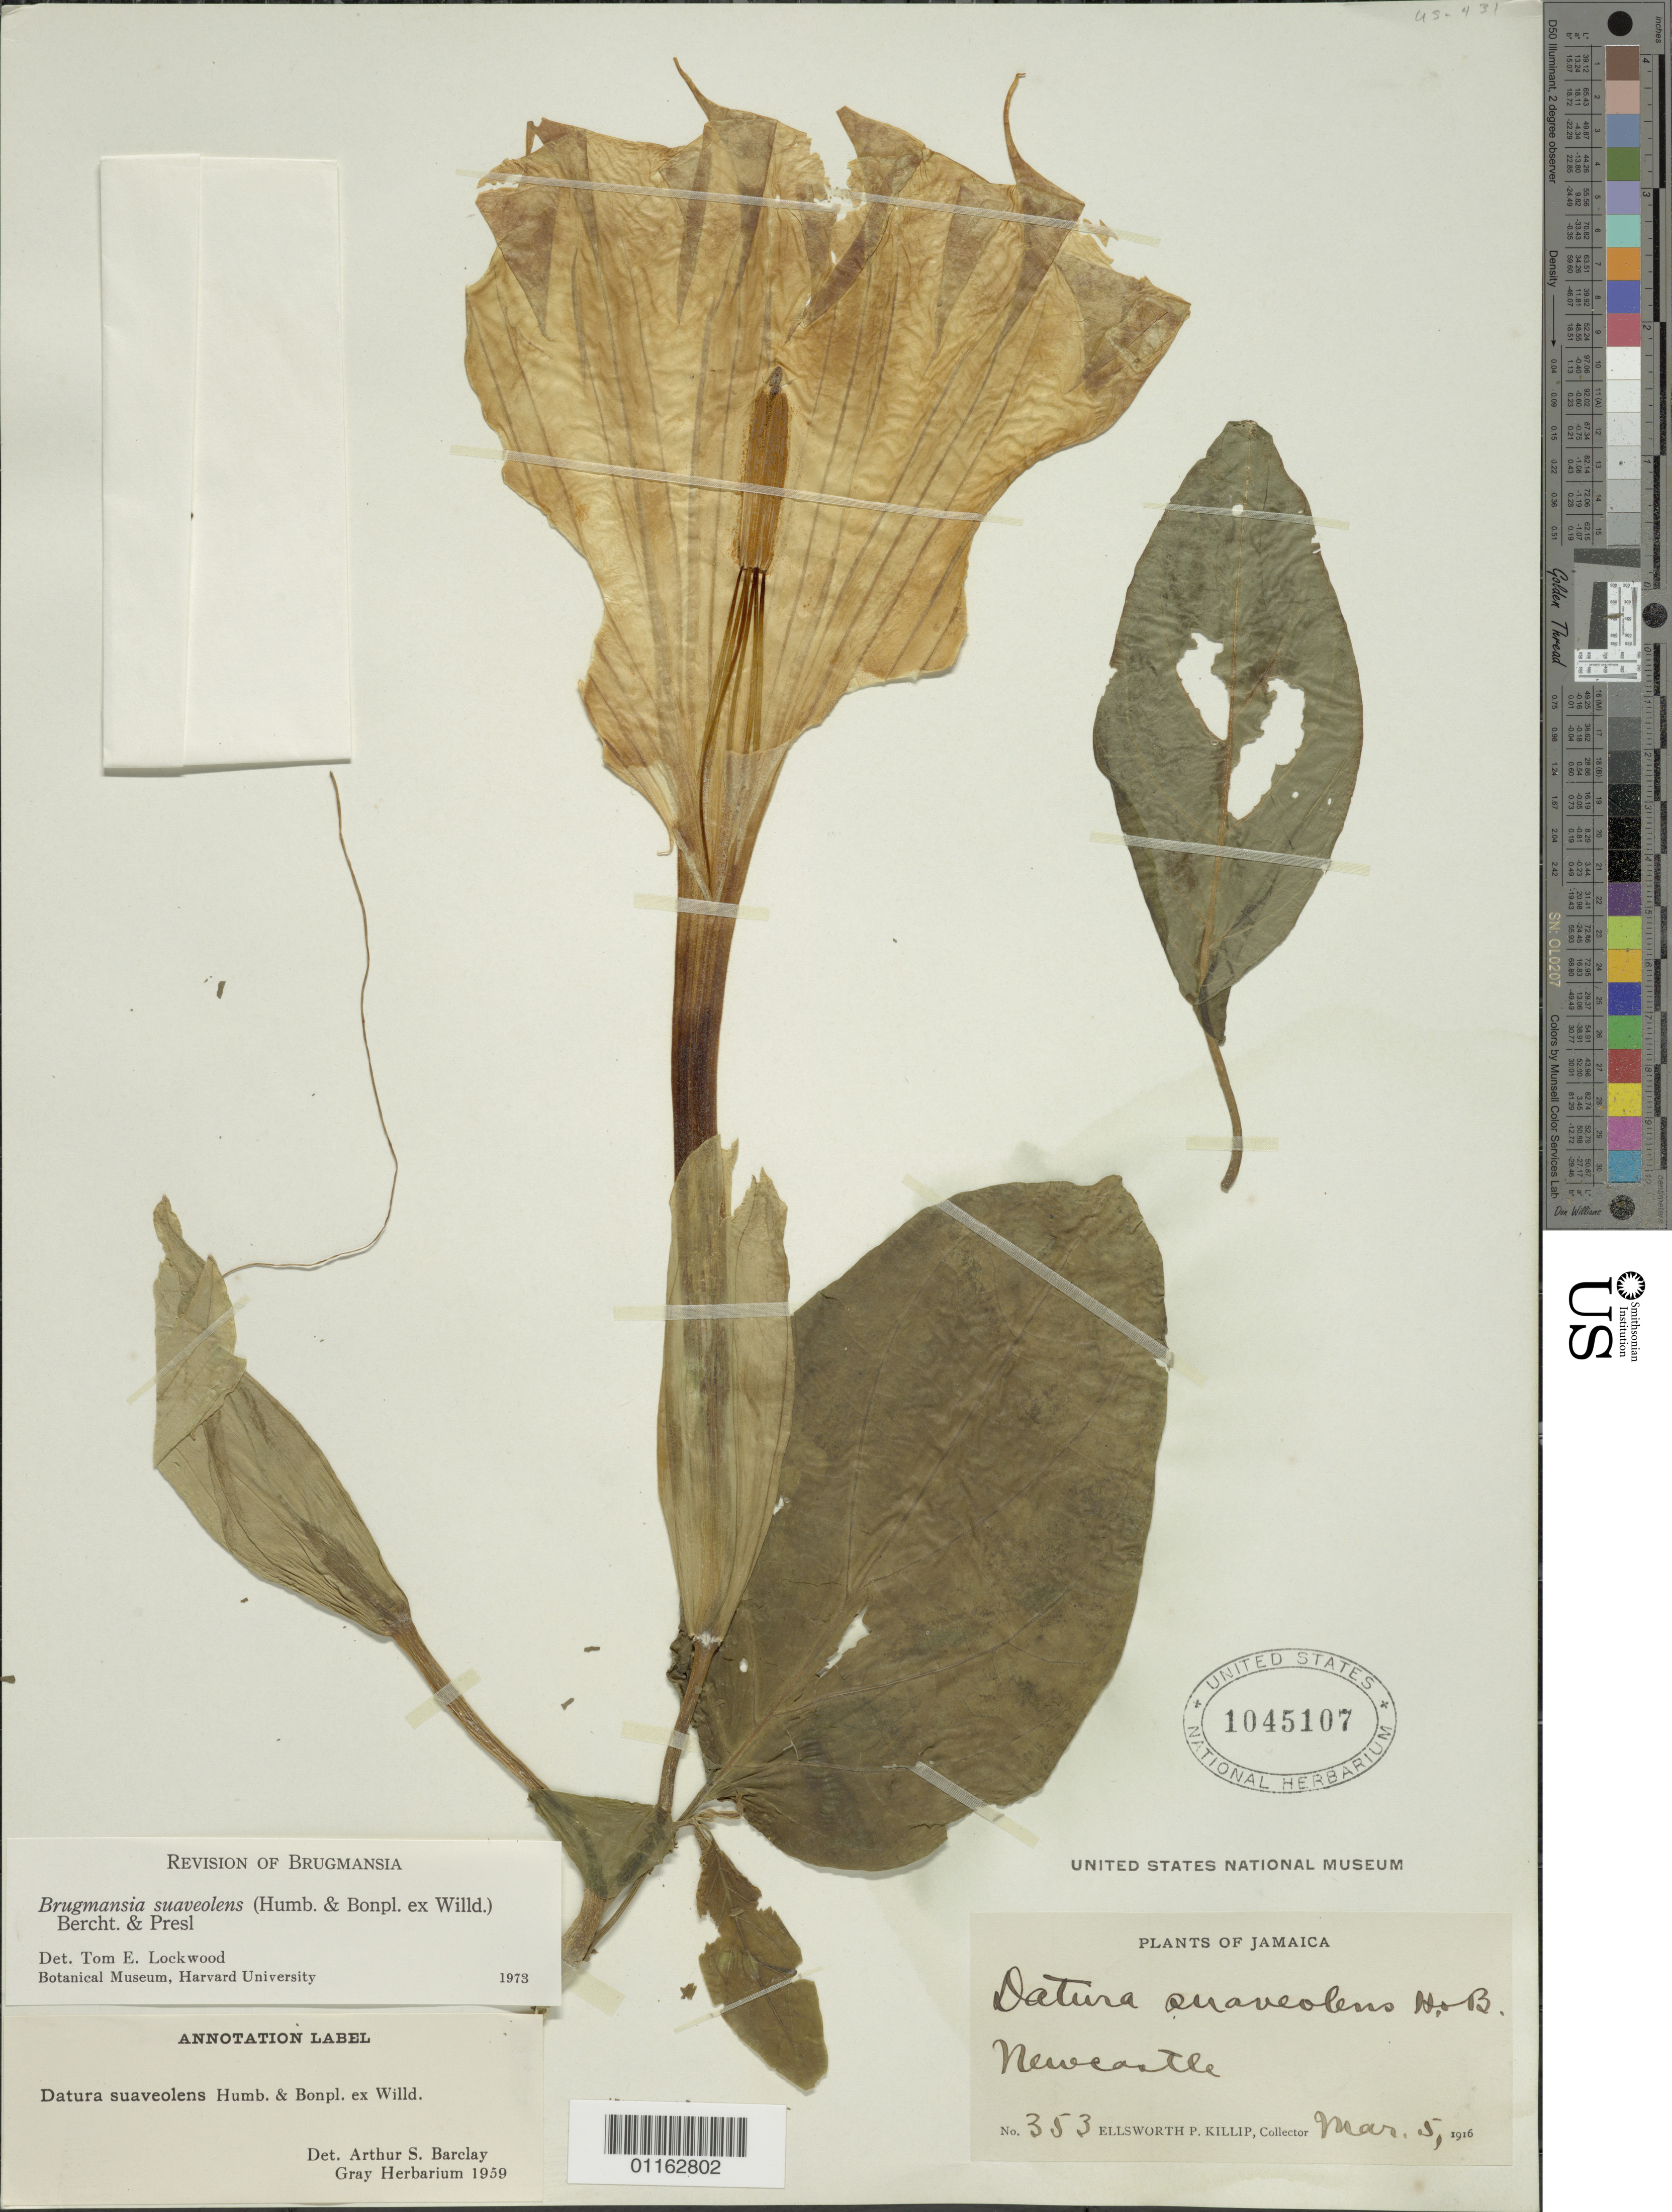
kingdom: Plantae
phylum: Tracheophyta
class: Magnoliopsida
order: Solanales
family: Solanaceae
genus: Brugmansia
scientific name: Brugmansia suaveolens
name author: (Humb. & Bonpl. ex Willd.) Brecht. & J. Presl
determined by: Lockwood, T. E.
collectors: E. P. Killip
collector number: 353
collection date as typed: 05 Mar 1916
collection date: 1916-03-05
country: Jamaica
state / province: Saint Andrew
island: Jamaica I.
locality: Newcastle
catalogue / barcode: US 1045107